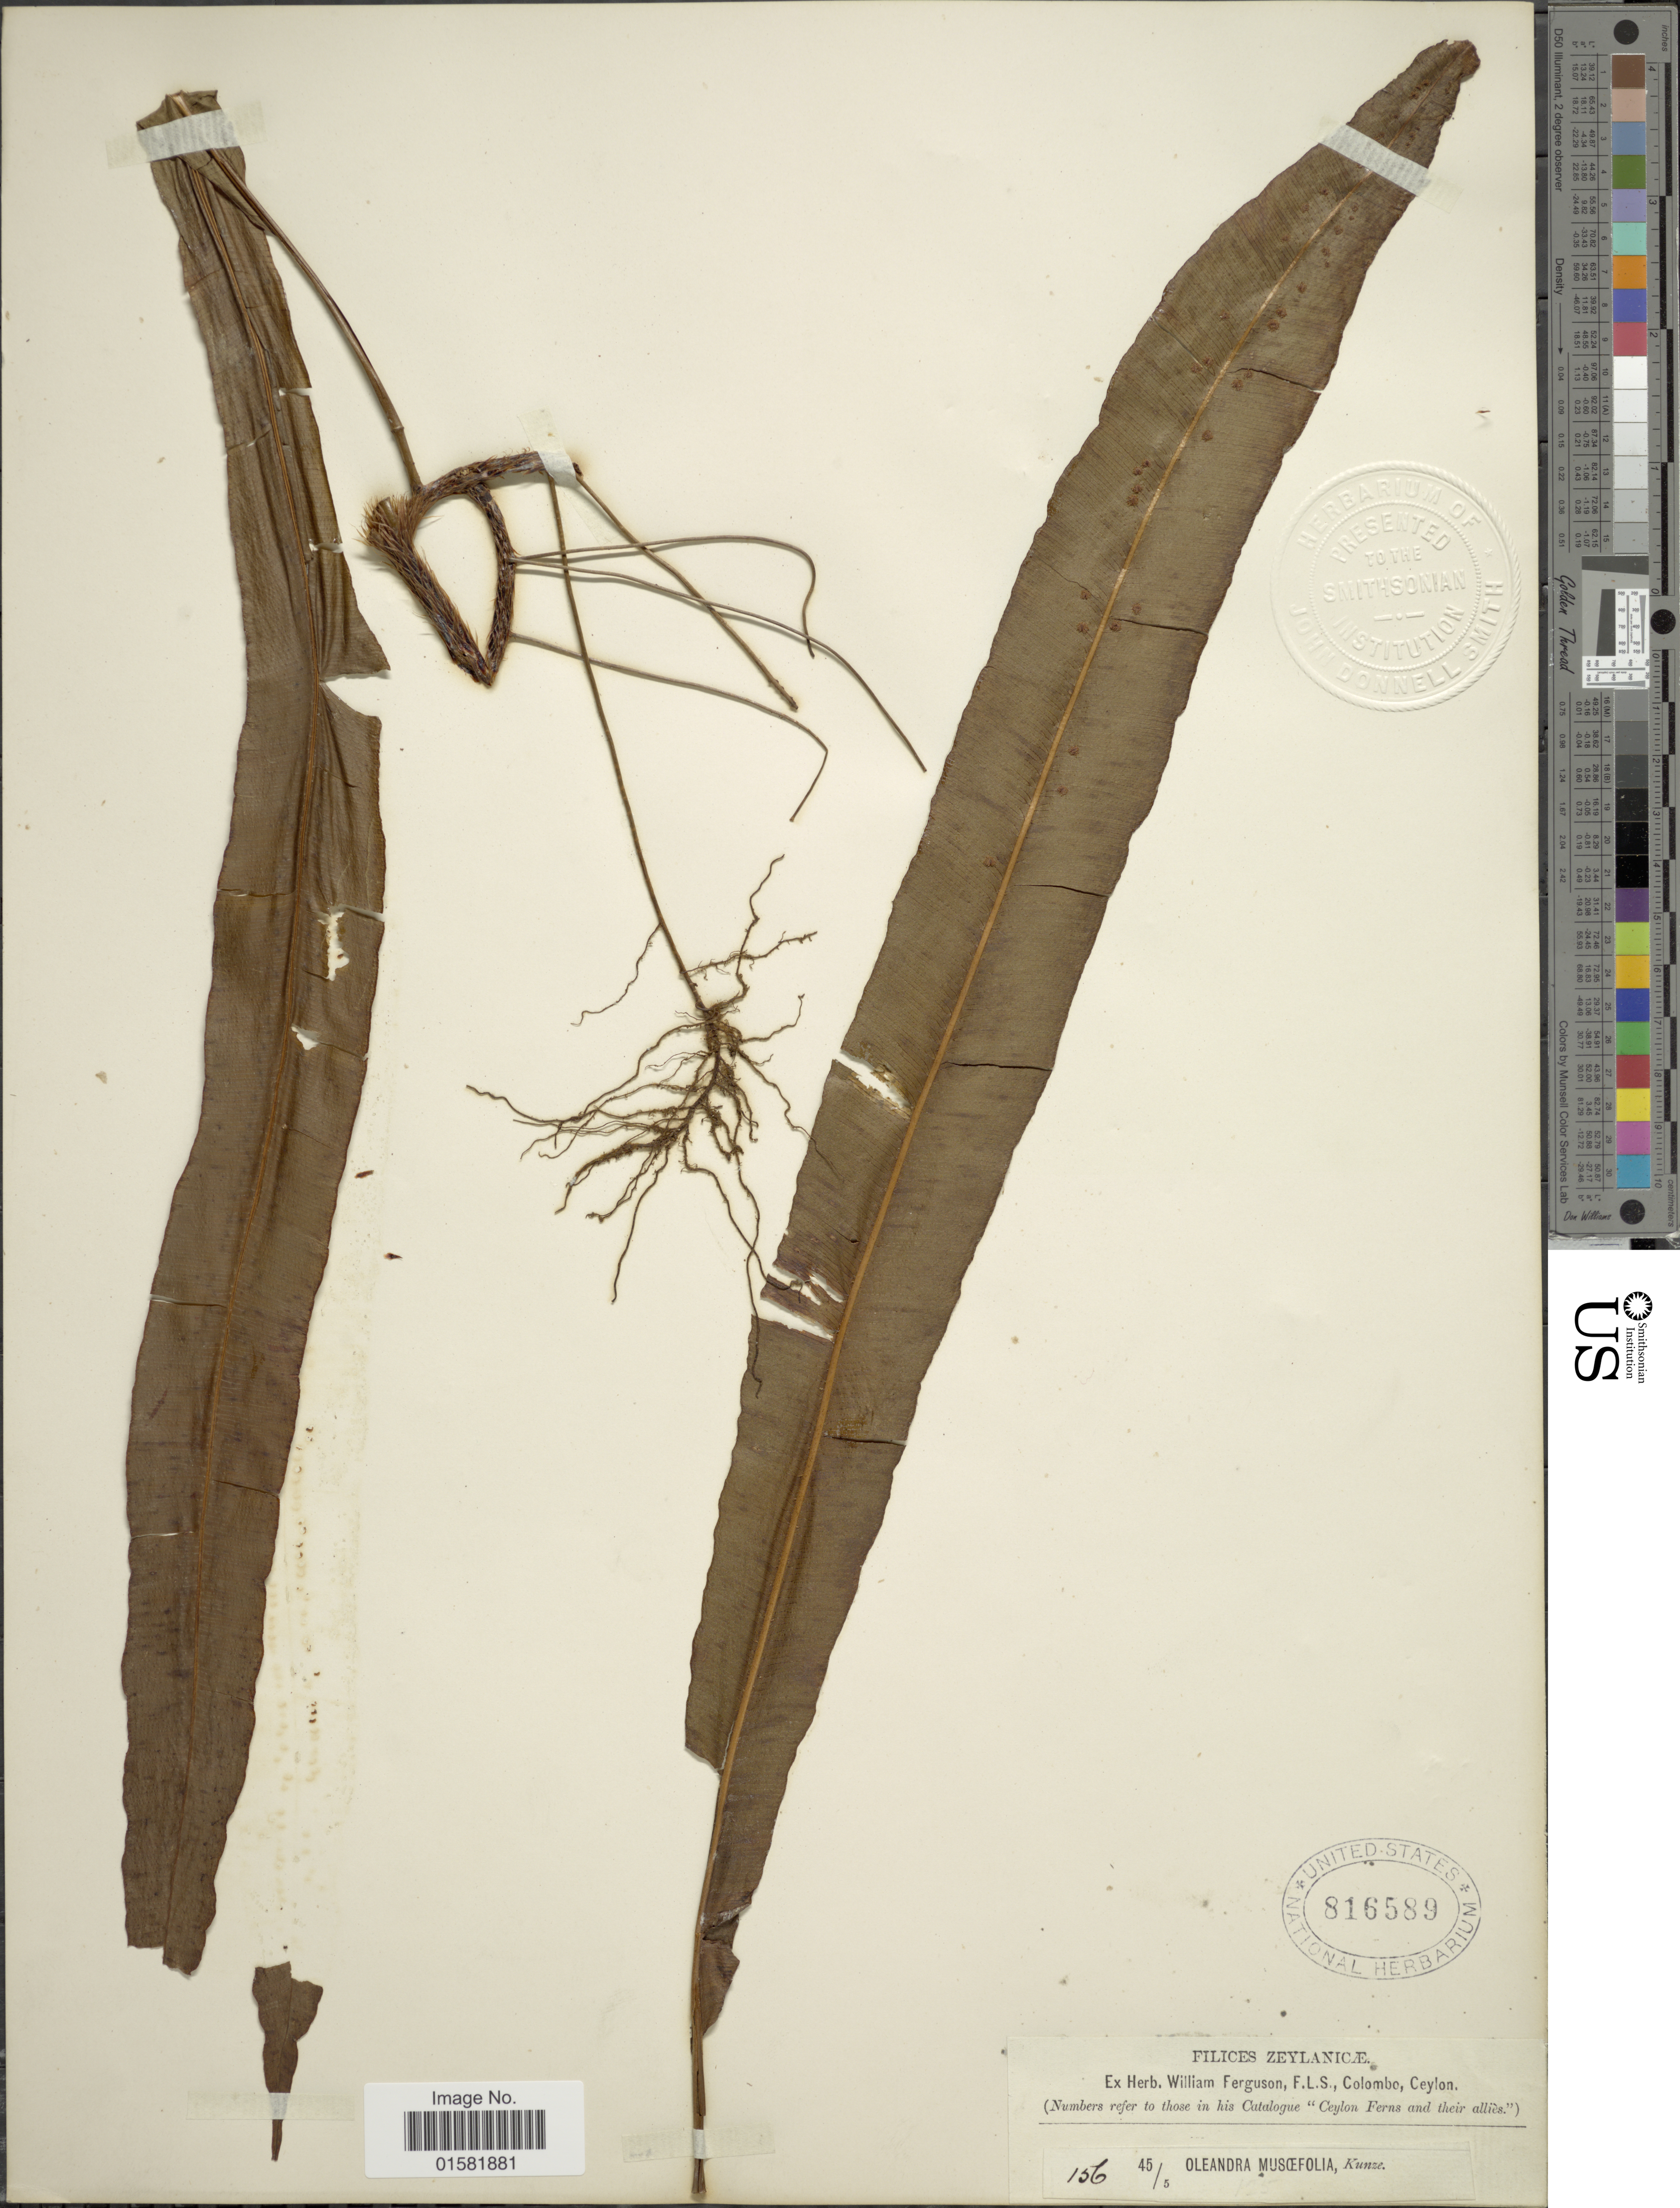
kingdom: Plantae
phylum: Tracheophyta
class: Polypodiopsida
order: Polypodiales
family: Oleandraceae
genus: Oleandra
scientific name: Oleandra musifolia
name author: (Bedd.) C. Presl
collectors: ex herb. W. Ferguson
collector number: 156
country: Sri Lanka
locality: Ceylon, Zeylanicæ.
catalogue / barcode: US 816589